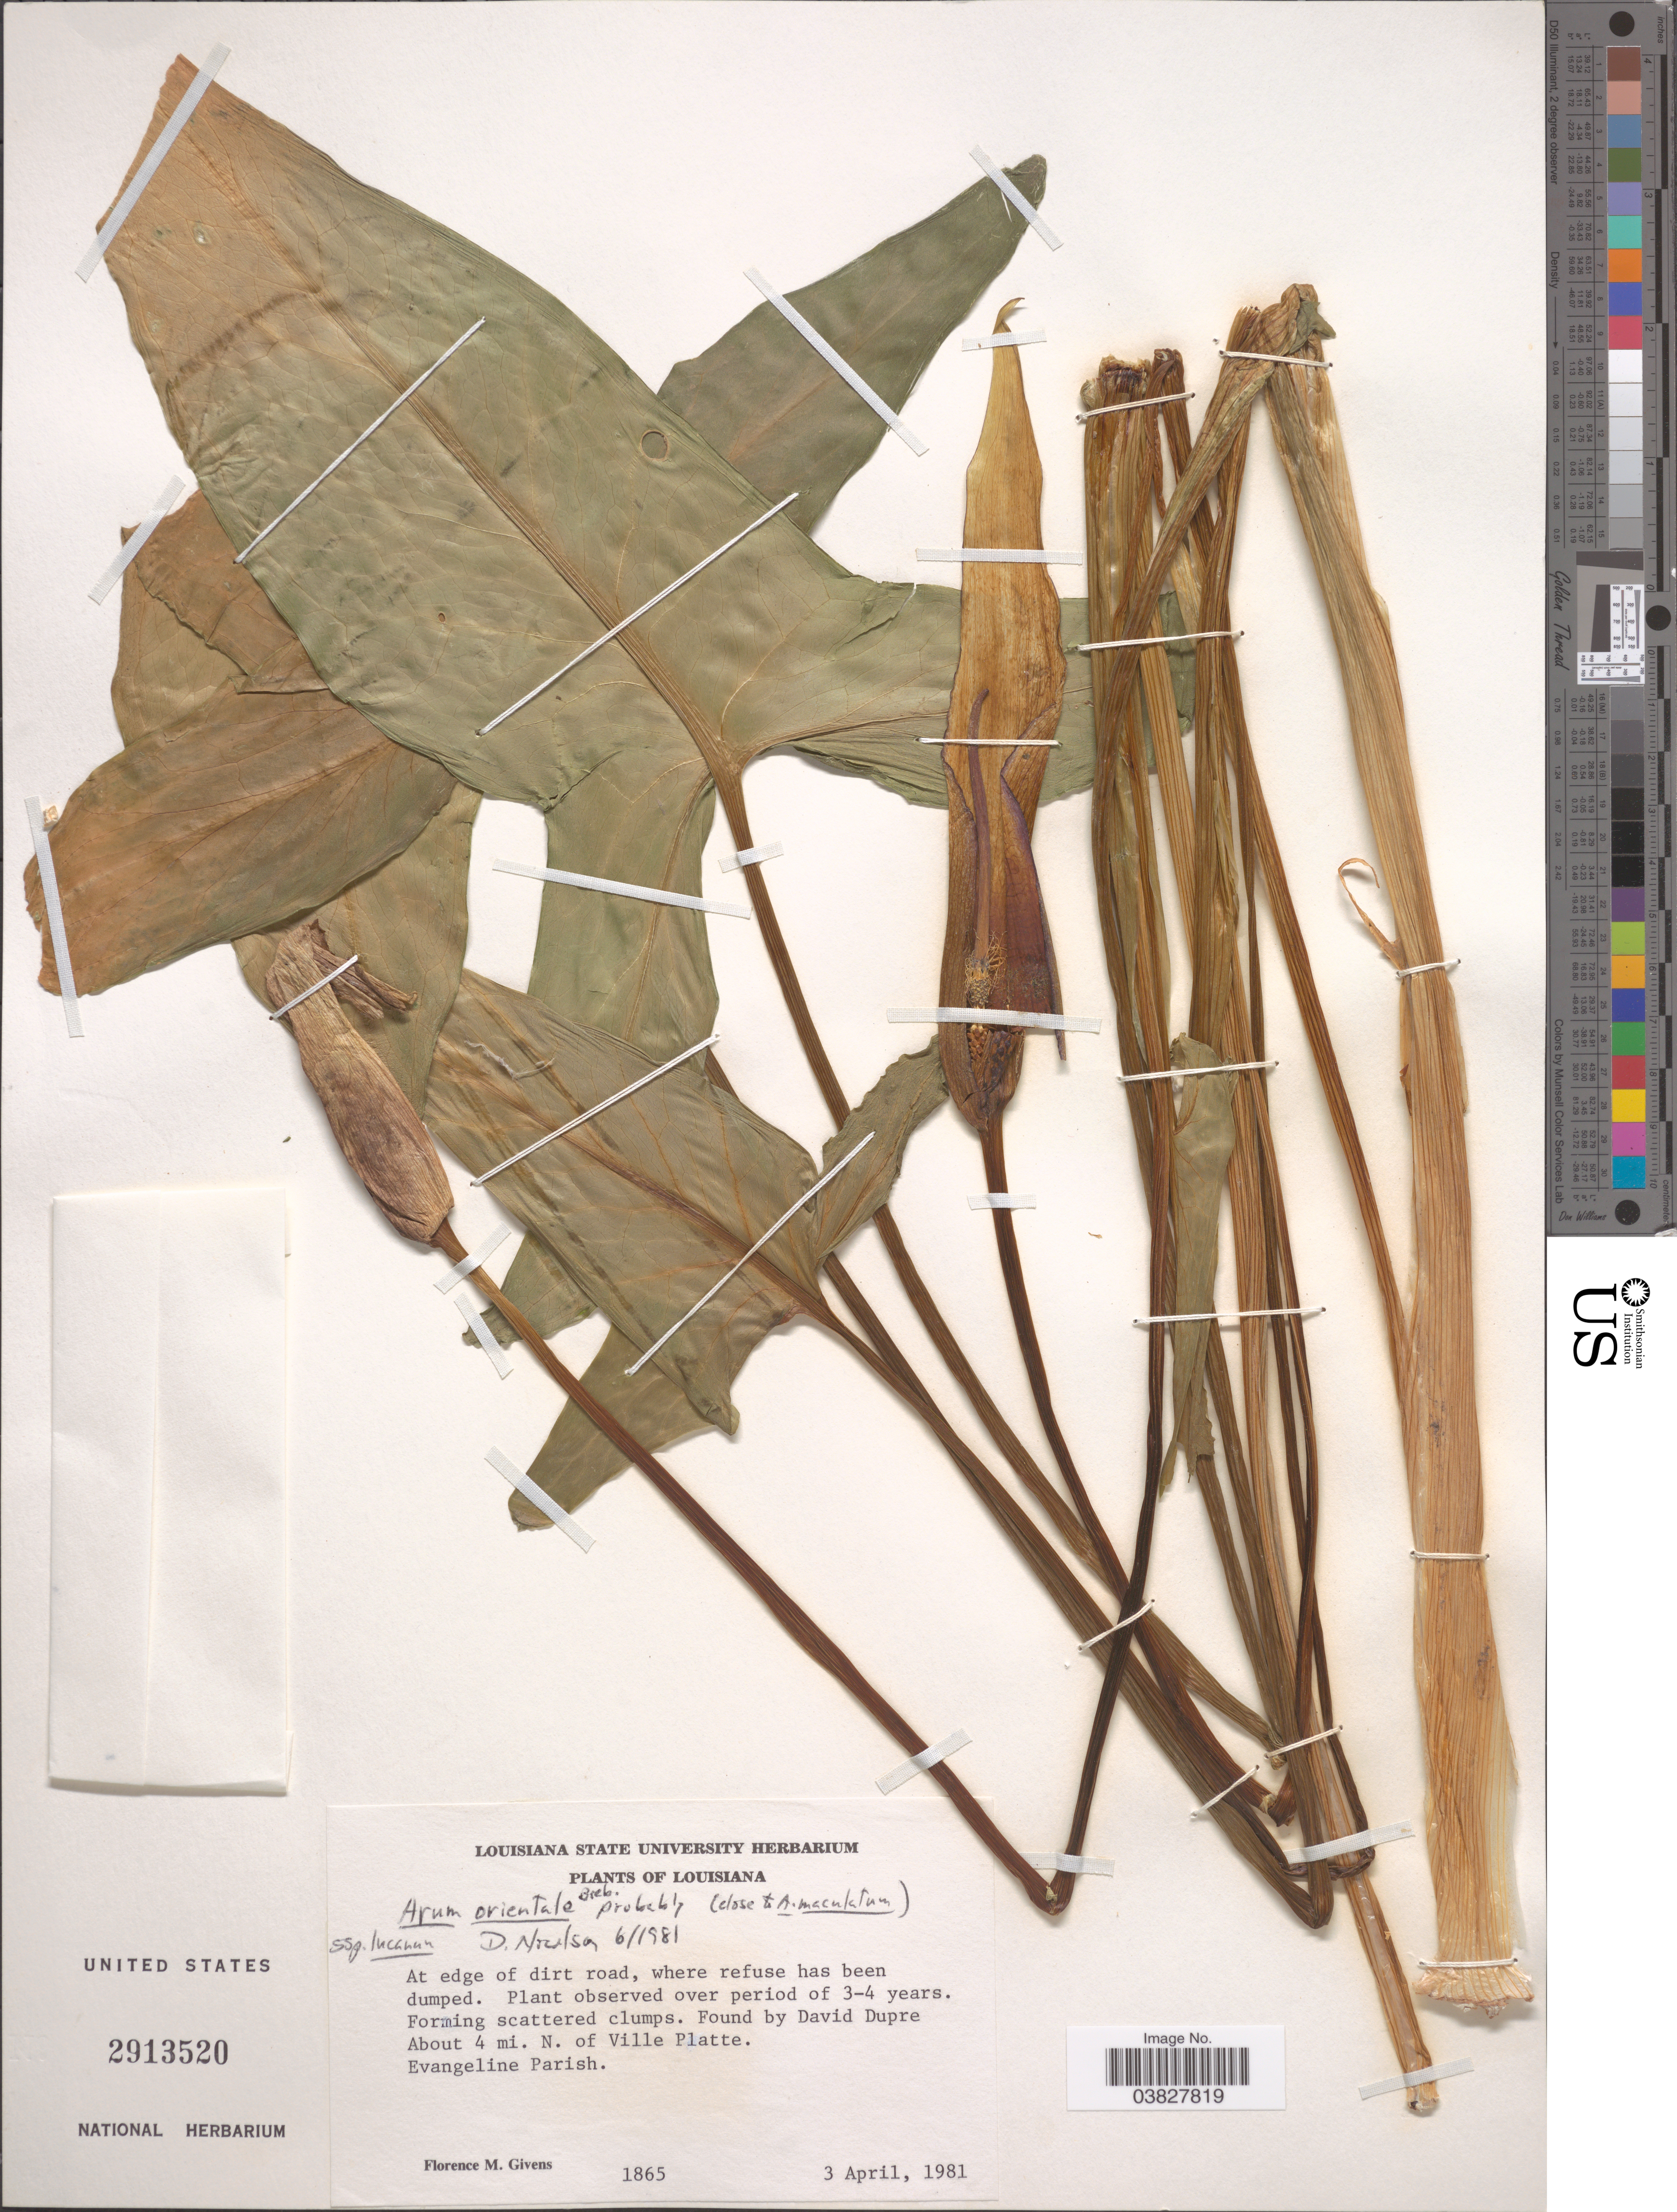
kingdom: Plantae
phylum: Tracheophyta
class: Liliopsida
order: Alismatales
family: Araceae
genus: Arum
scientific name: Arum orientale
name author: M. Bieb.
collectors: F. Givens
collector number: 1865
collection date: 1981-04-03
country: United States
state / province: Louisiana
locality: About 4 mi. N. of Ville Platte. Evangeline Parish.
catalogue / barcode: US 2913520